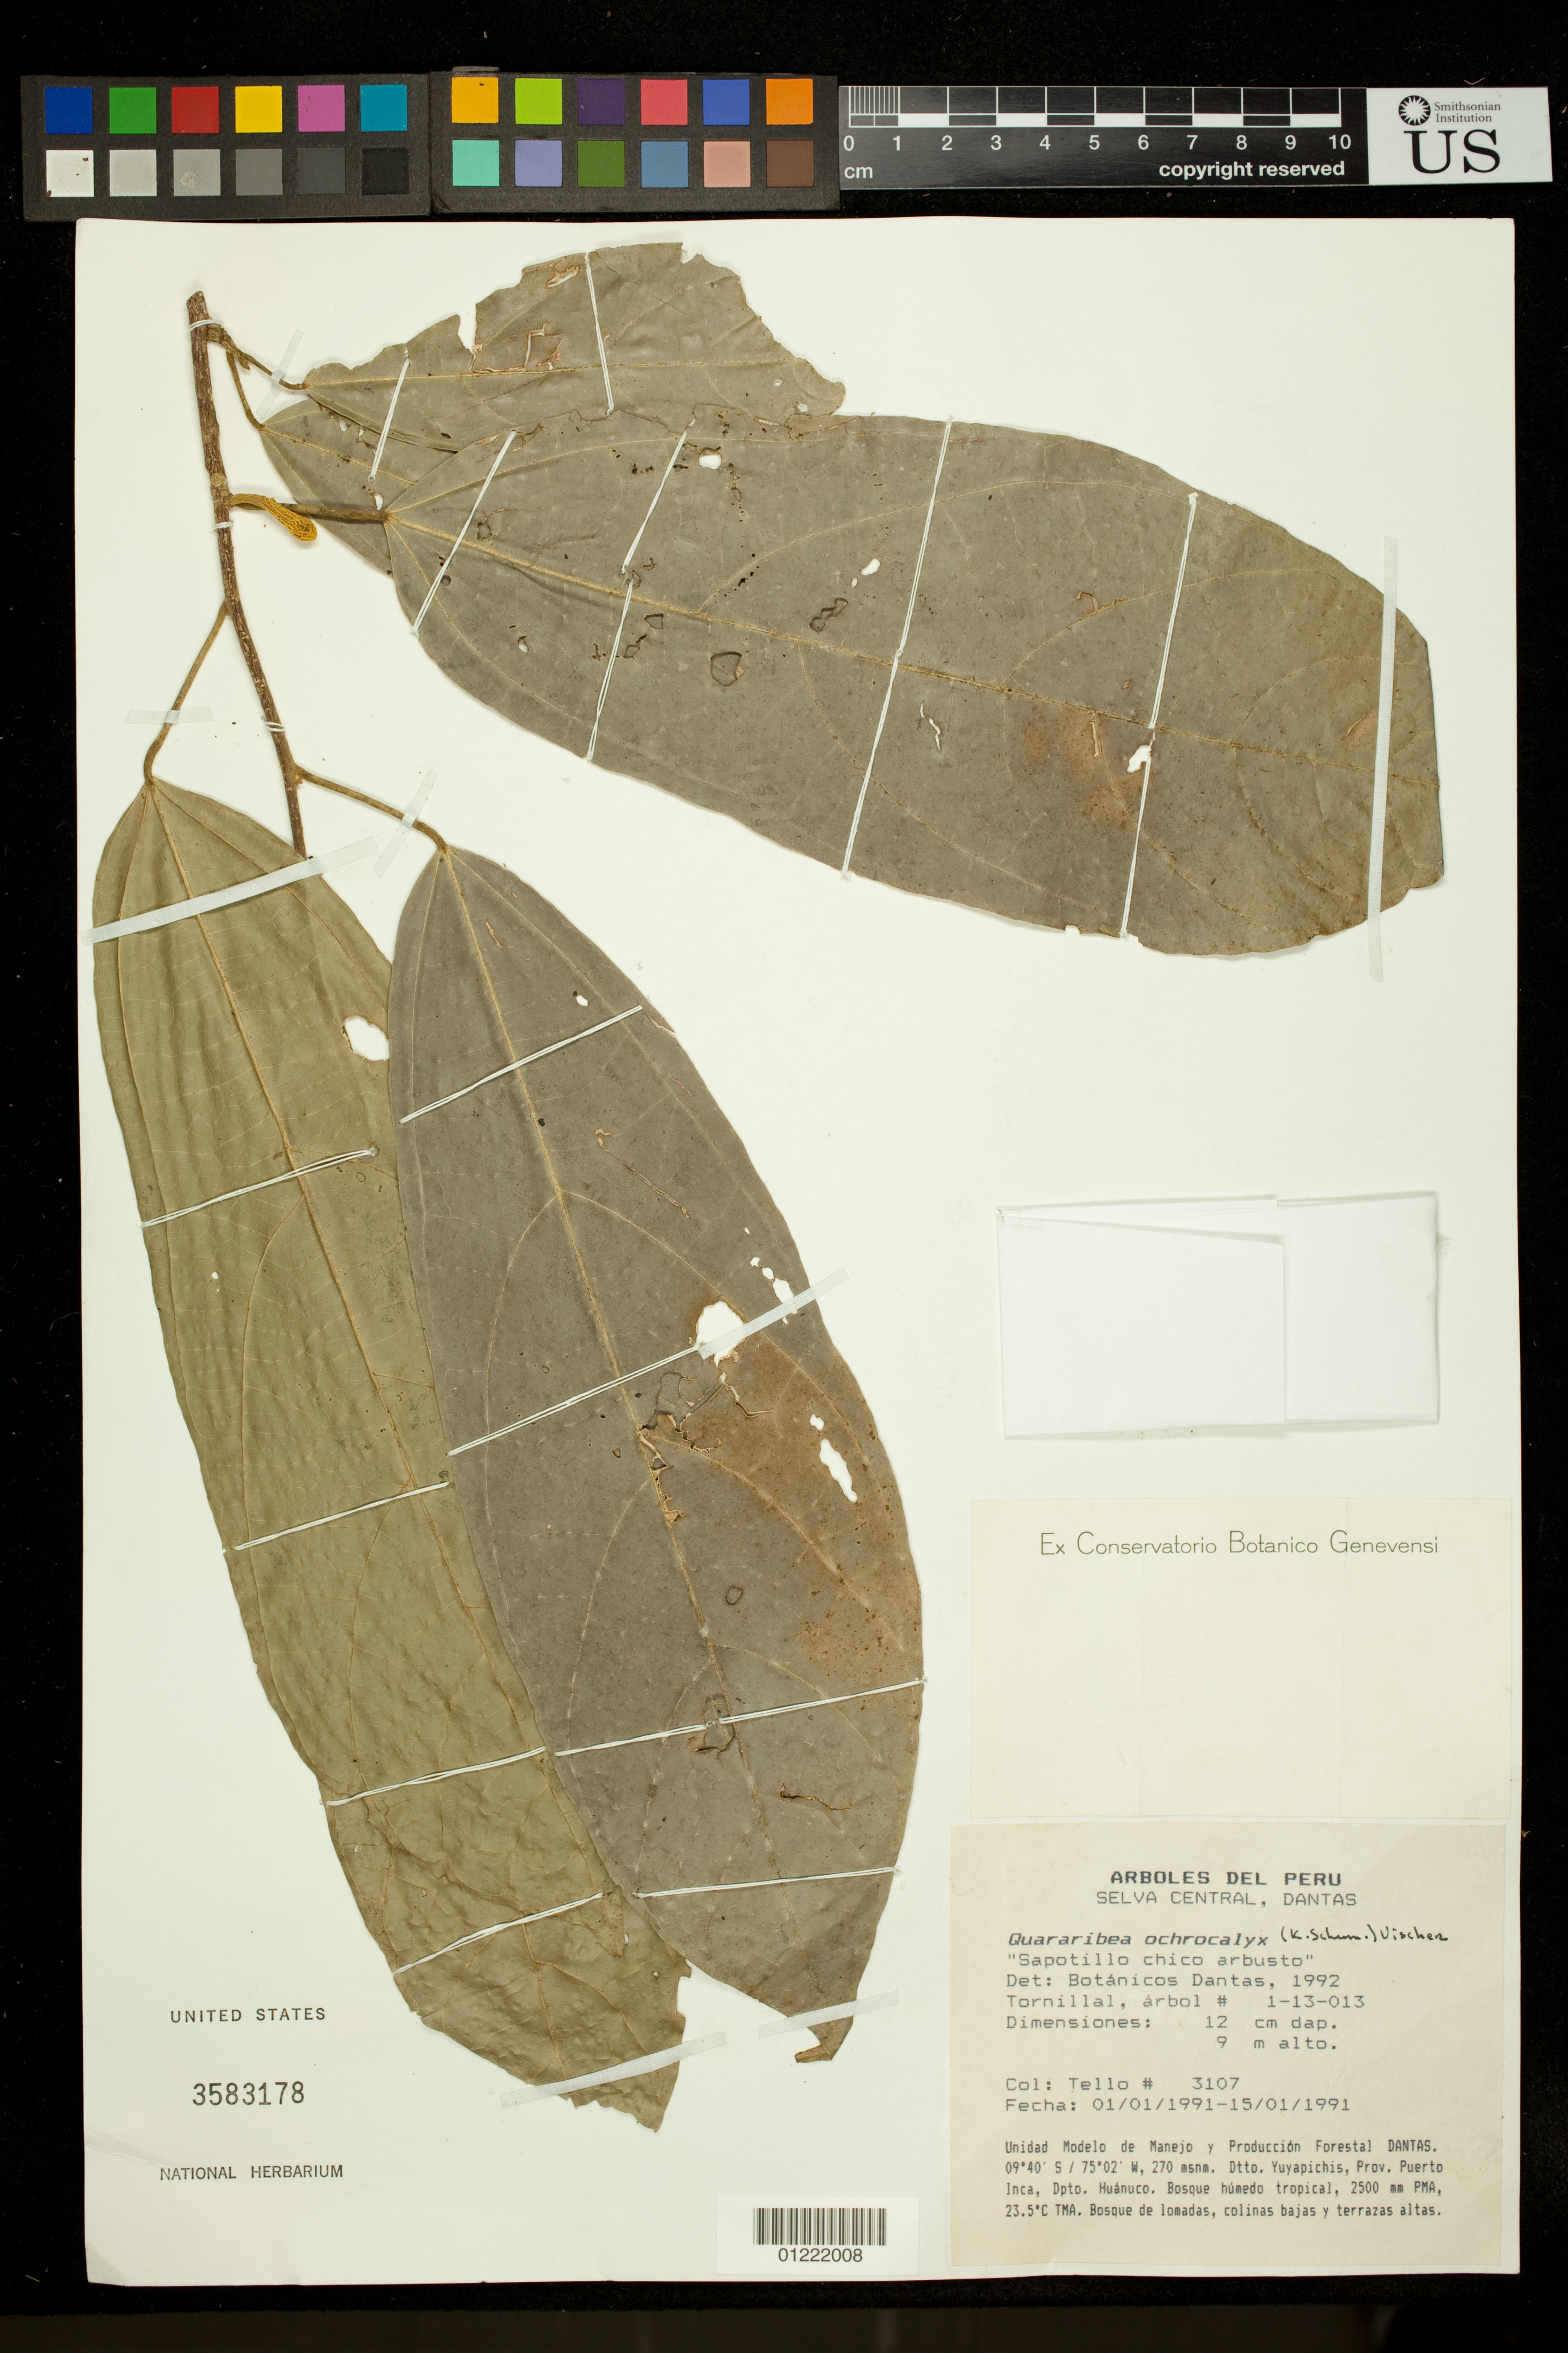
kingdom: Plantae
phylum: Tracheophyta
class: Magnoliopsida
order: Malvales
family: Malvaceae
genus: Quararibea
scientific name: Quararibea ochrocalyx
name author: (K. Schum.) Vischer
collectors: -. Tello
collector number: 3107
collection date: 1991-01-01/1991-01-15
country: Peru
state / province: Huánuco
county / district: Puerto Inca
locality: Selva Central, Dantas. Unidad Modelo de Manejo y Produccion Forestal Dantas. Dtto. Yuyapichis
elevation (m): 270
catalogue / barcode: US 3583178